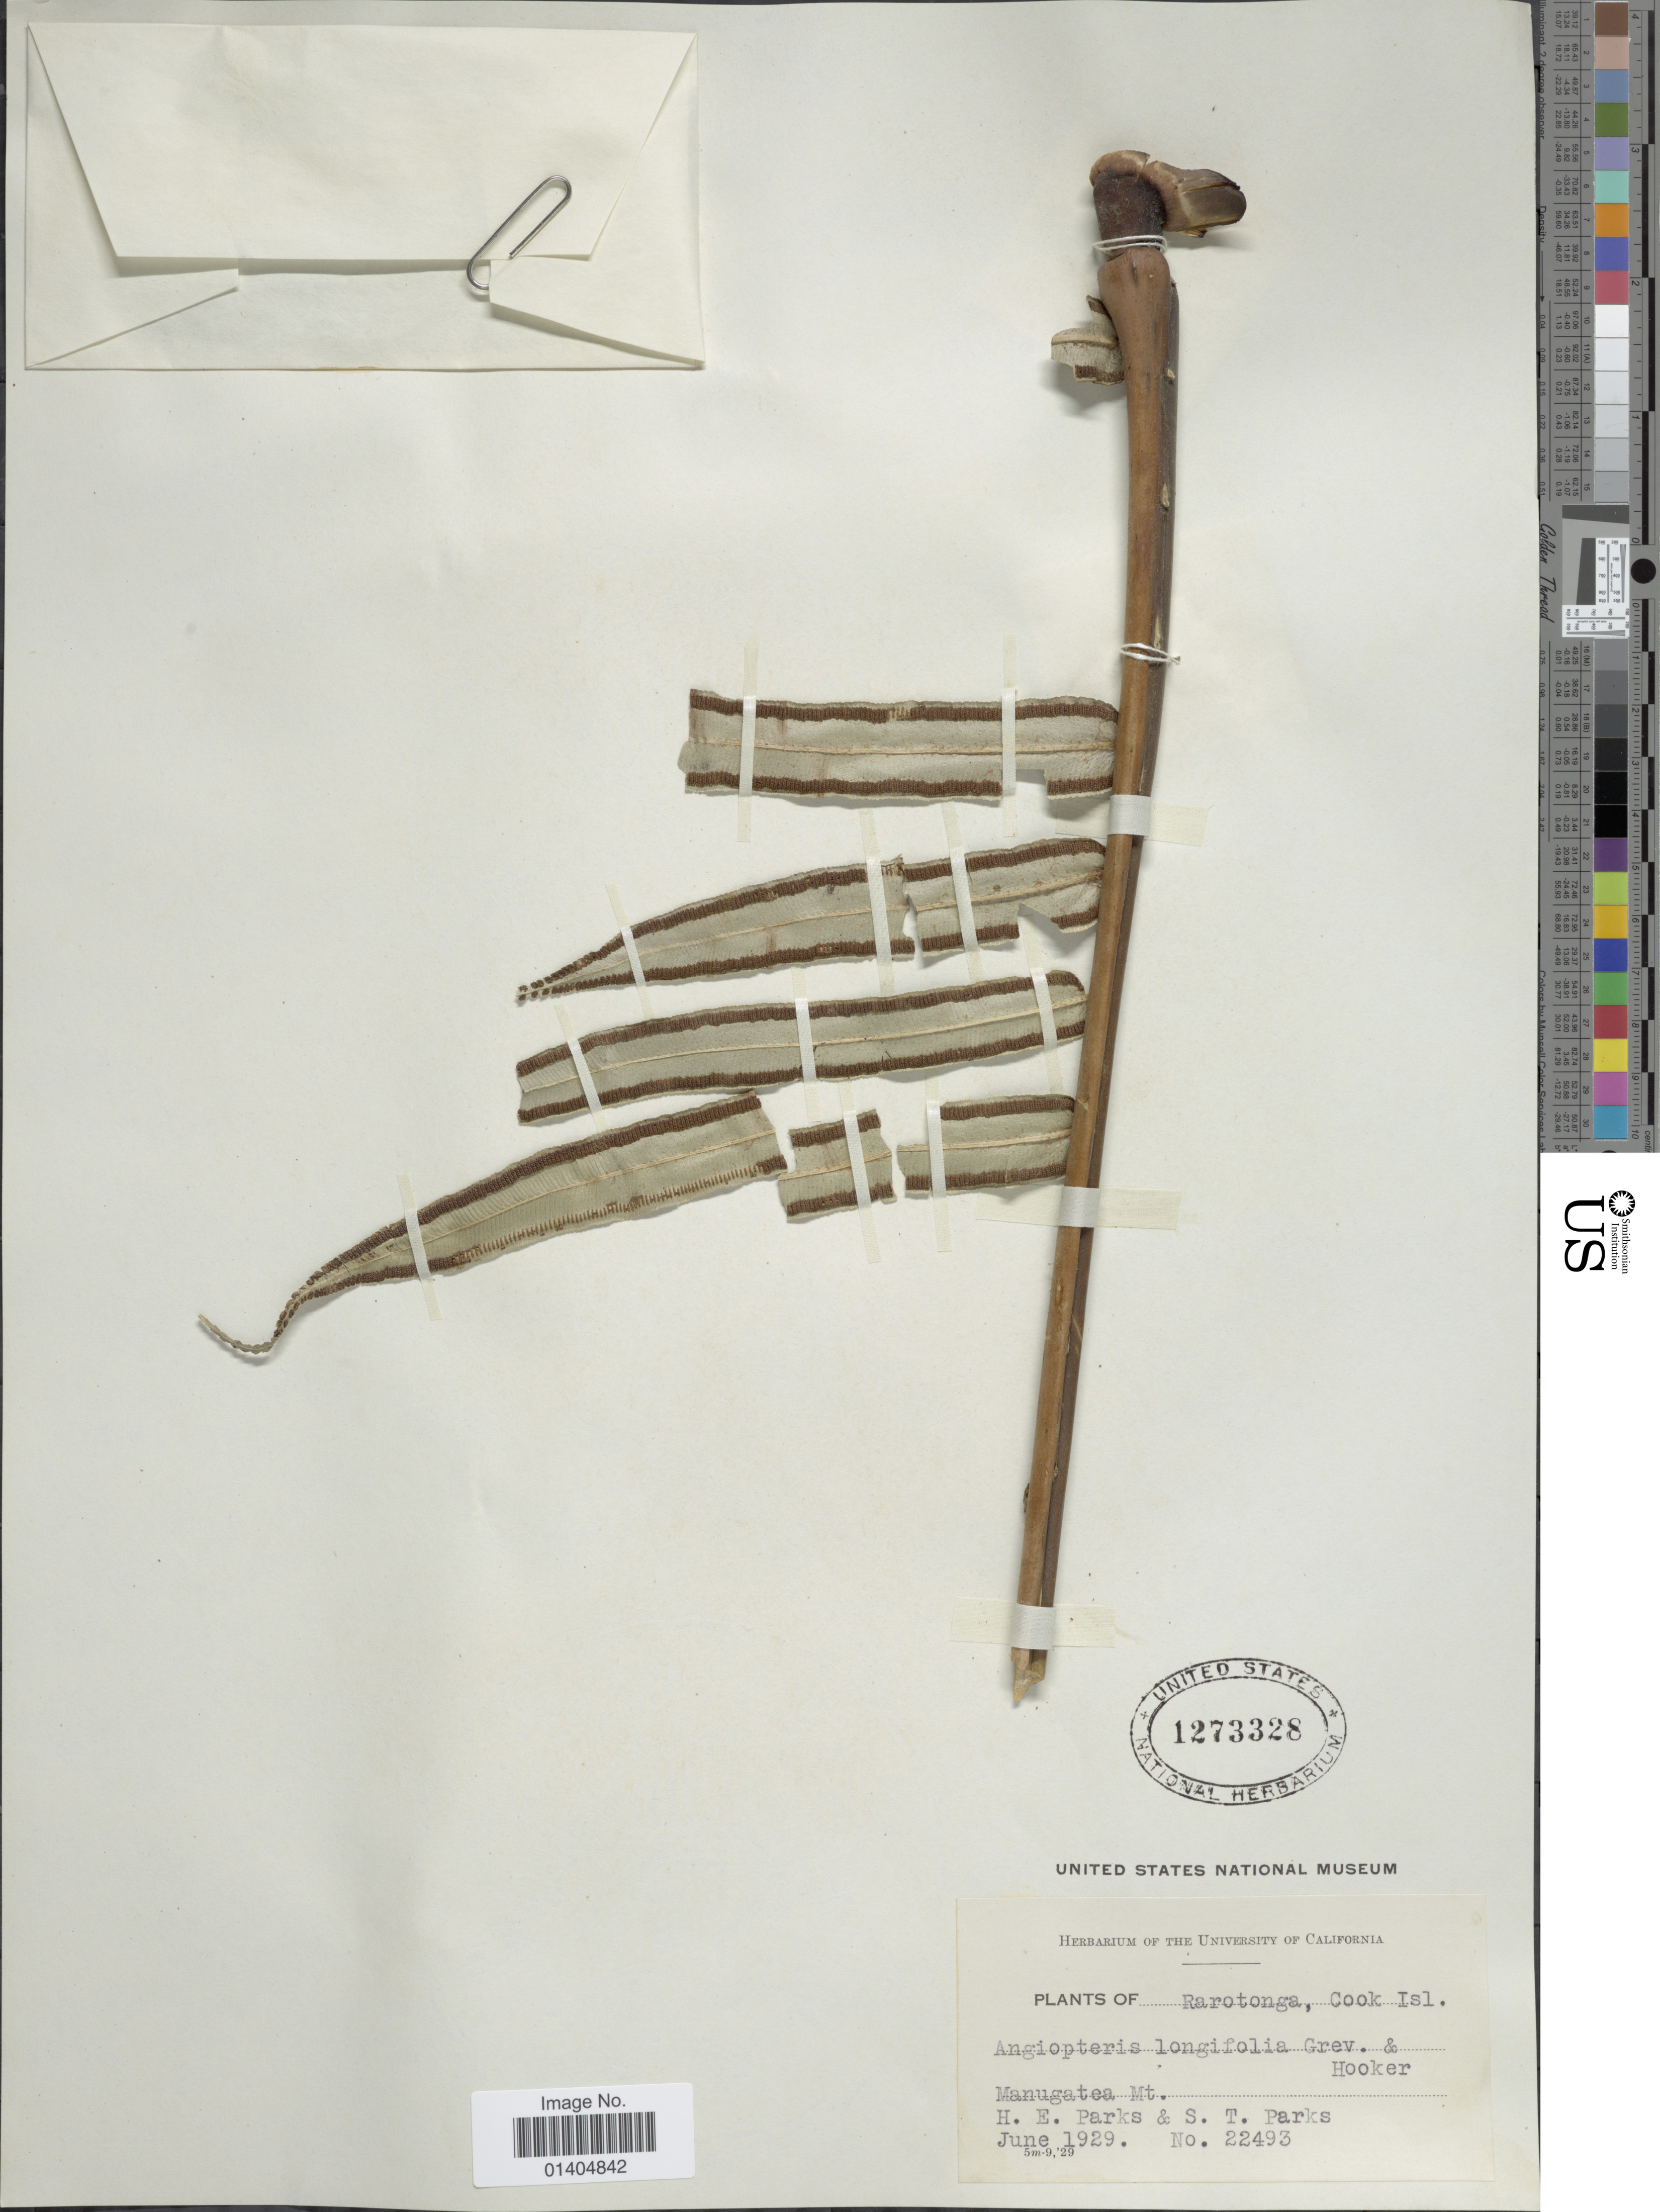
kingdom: Plantae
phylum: Tracheophyta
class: Polypodiopsida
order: Marattiales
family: Marattiaceae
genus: Angiopteris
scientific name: Angiopteris longifolia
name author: Hook. & Grev.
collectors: H. E. Parks & S. Parks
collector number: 22493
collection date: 1929-06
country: Cook Islands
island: Rarotonga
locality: Rarotonga, Maungatea Mt.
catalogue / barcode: US 1273328